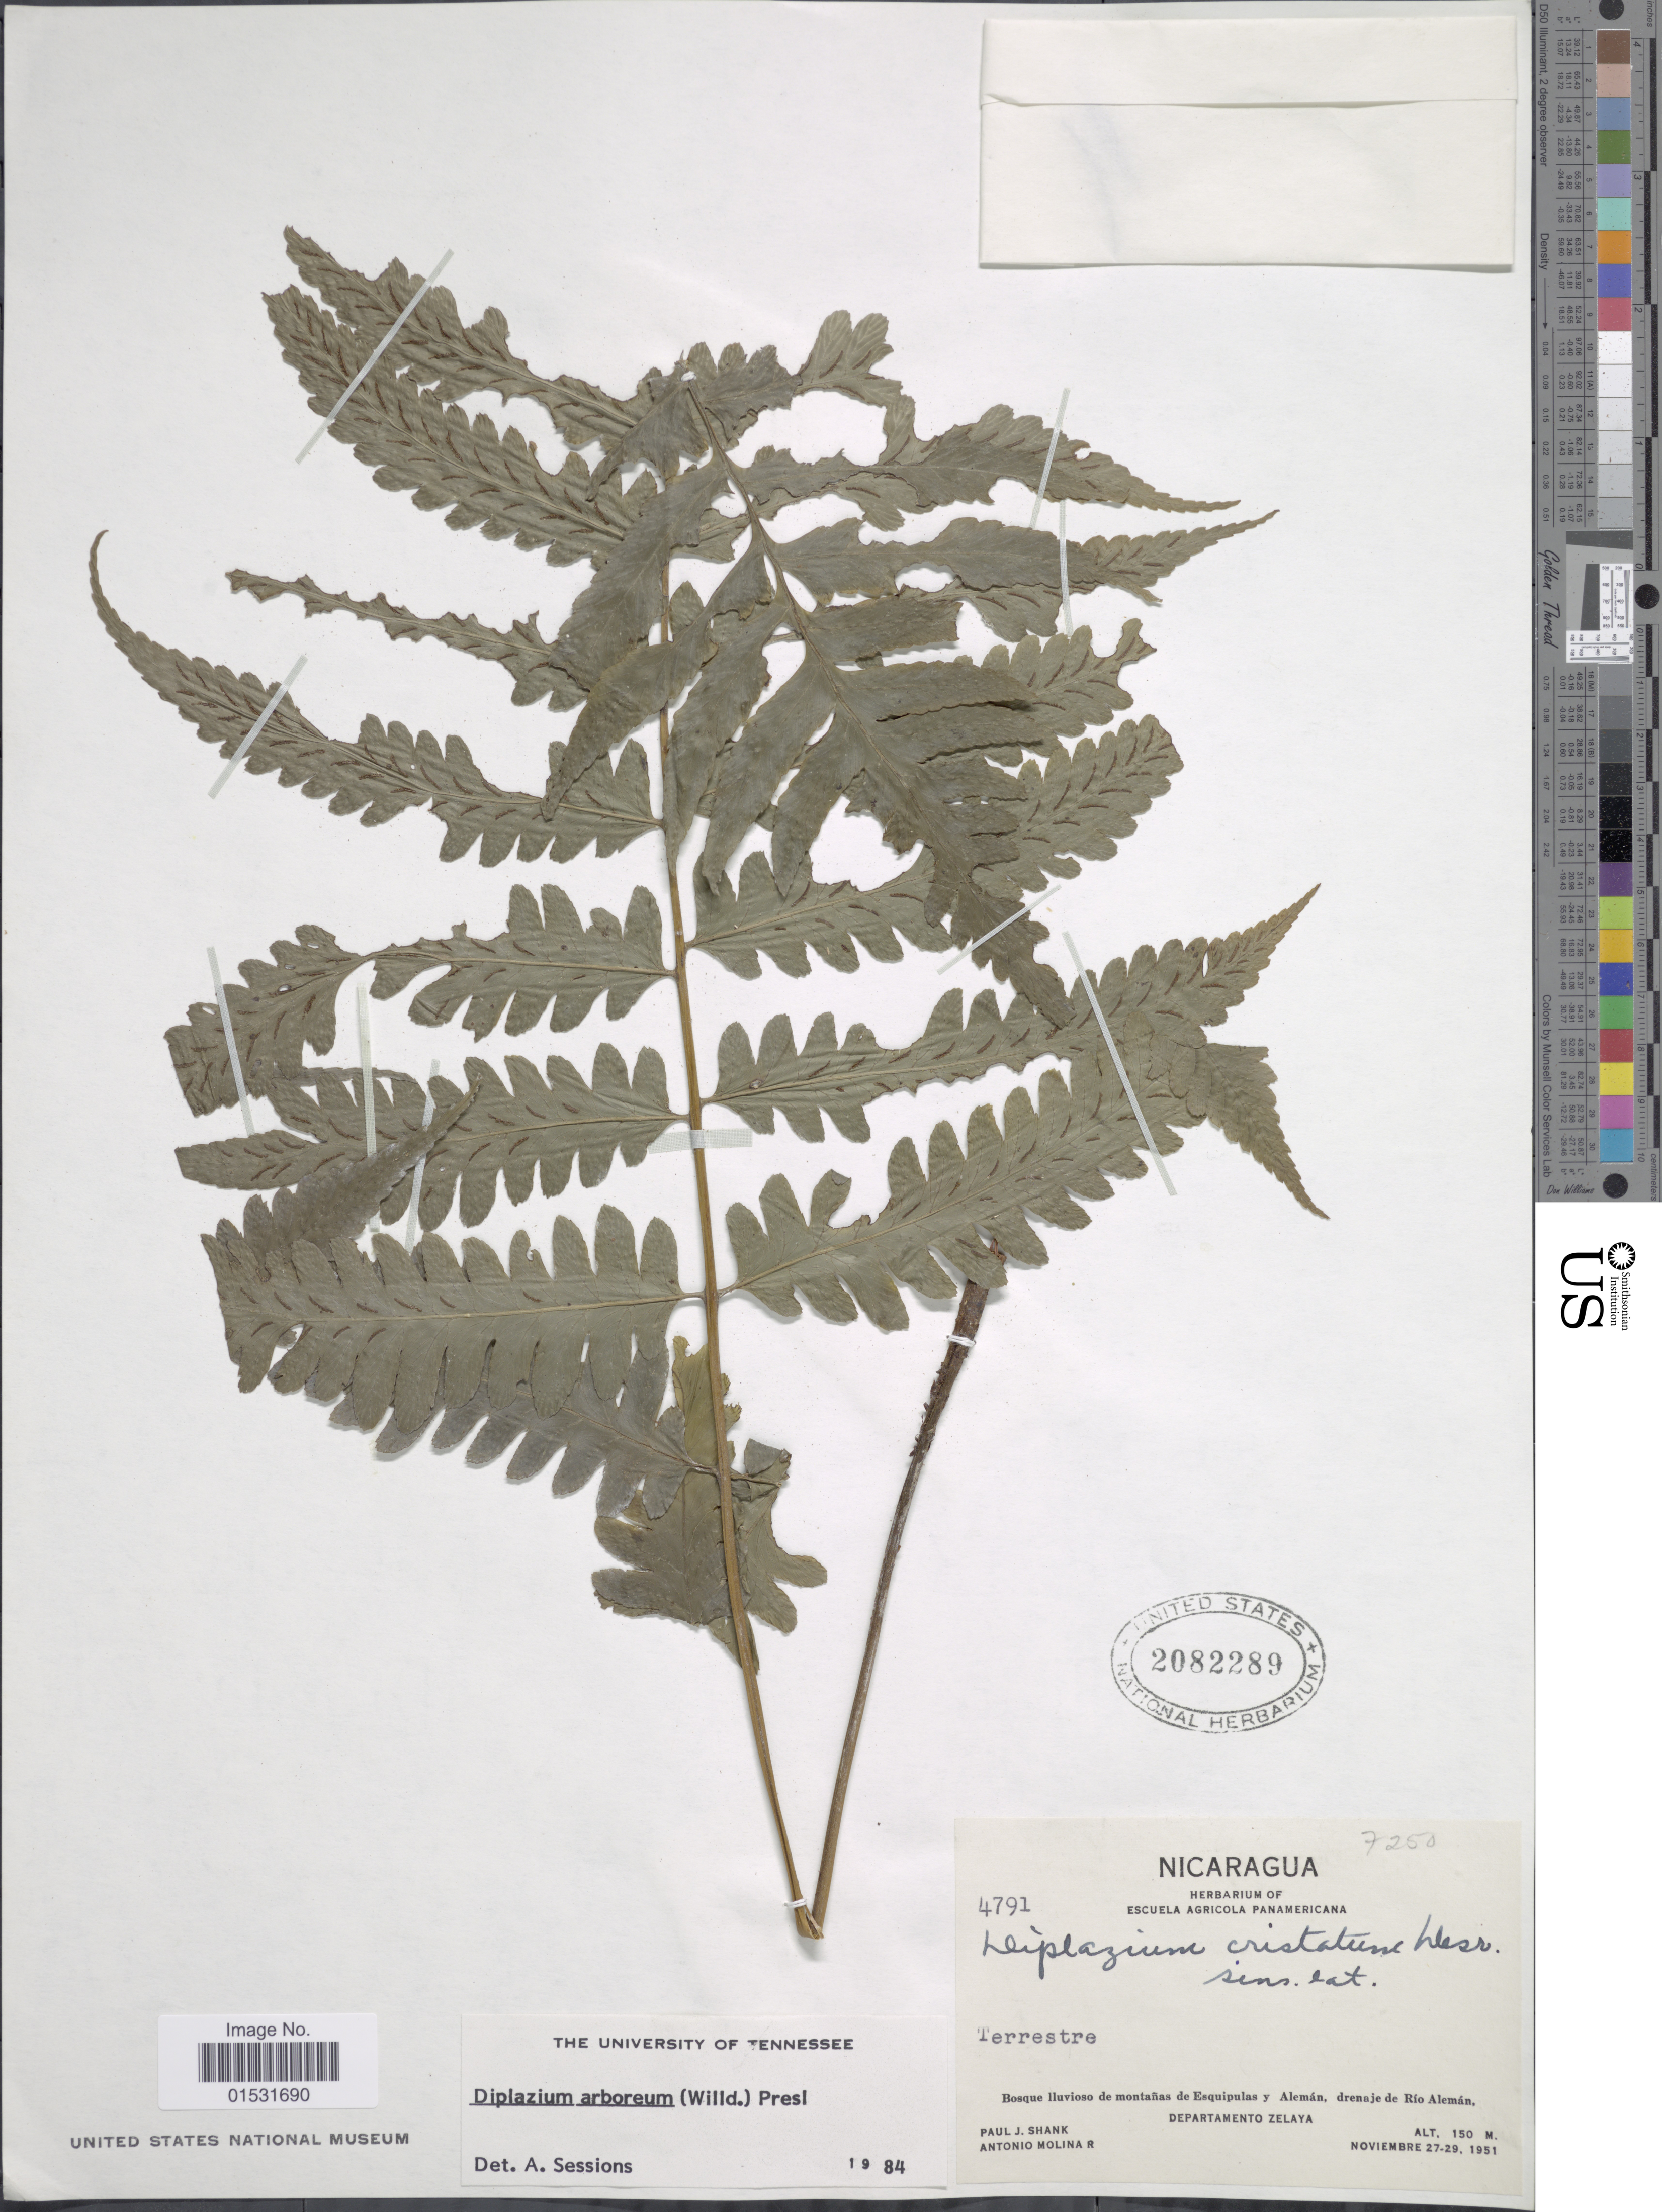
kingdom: Plantae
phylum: Tracheophyta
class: Polypodiopsida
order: Polypodiales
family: Athyriaceae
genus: Diplazium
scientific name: Diplazium cristatum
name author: (Desr.) Alston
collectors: P. J. Shank & A. Molina R.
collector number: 4791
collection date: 1915-11-27/1915-11-29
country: Nicaragua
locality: Bosque iluvioso de montanas de Esquipulas y Aleman, drenaje de Rio Aleman. Departamento Zelaya.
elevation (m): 150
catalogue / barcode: US 2082289